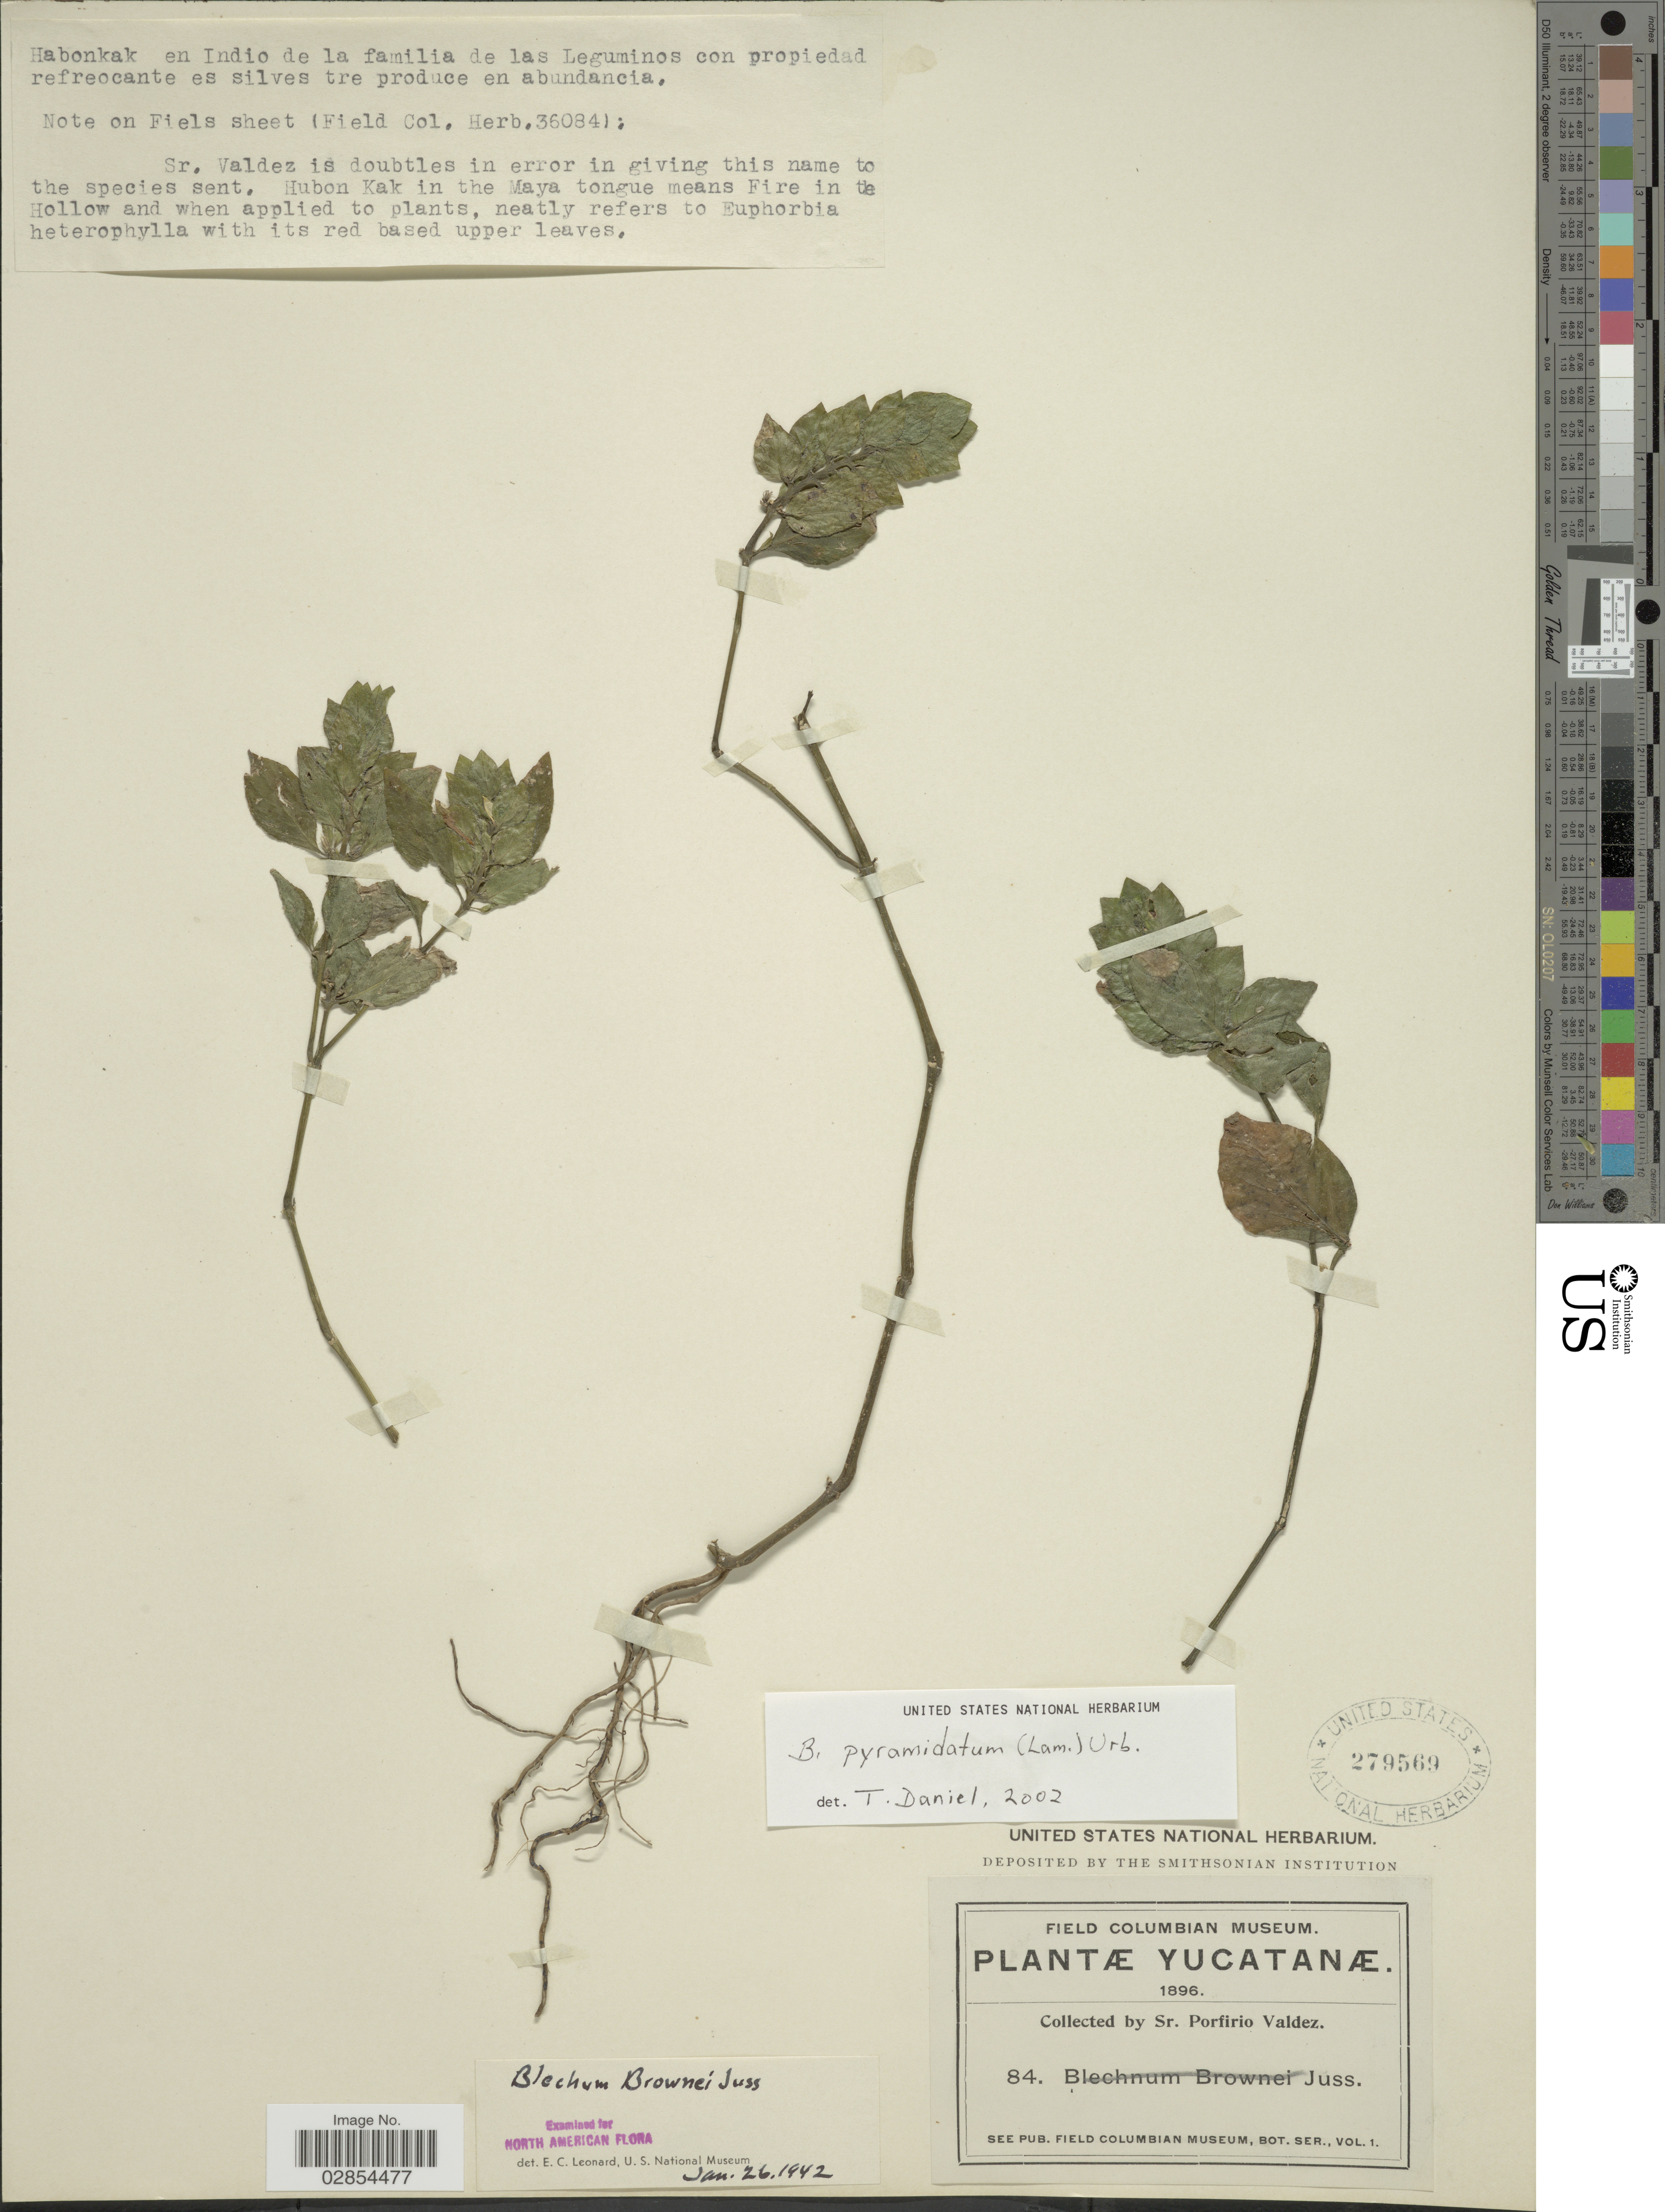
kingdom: Plantae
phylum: Tracheophyta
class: Magnoliopsida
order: Lamiales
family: Acanthaceae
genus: Blechum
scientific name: Blechum brownei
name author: Juss.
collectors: P. Valdez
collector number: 84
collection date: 1896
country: Mexico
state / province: Yucatán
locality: Yucatanæ.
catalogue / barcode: US 279569